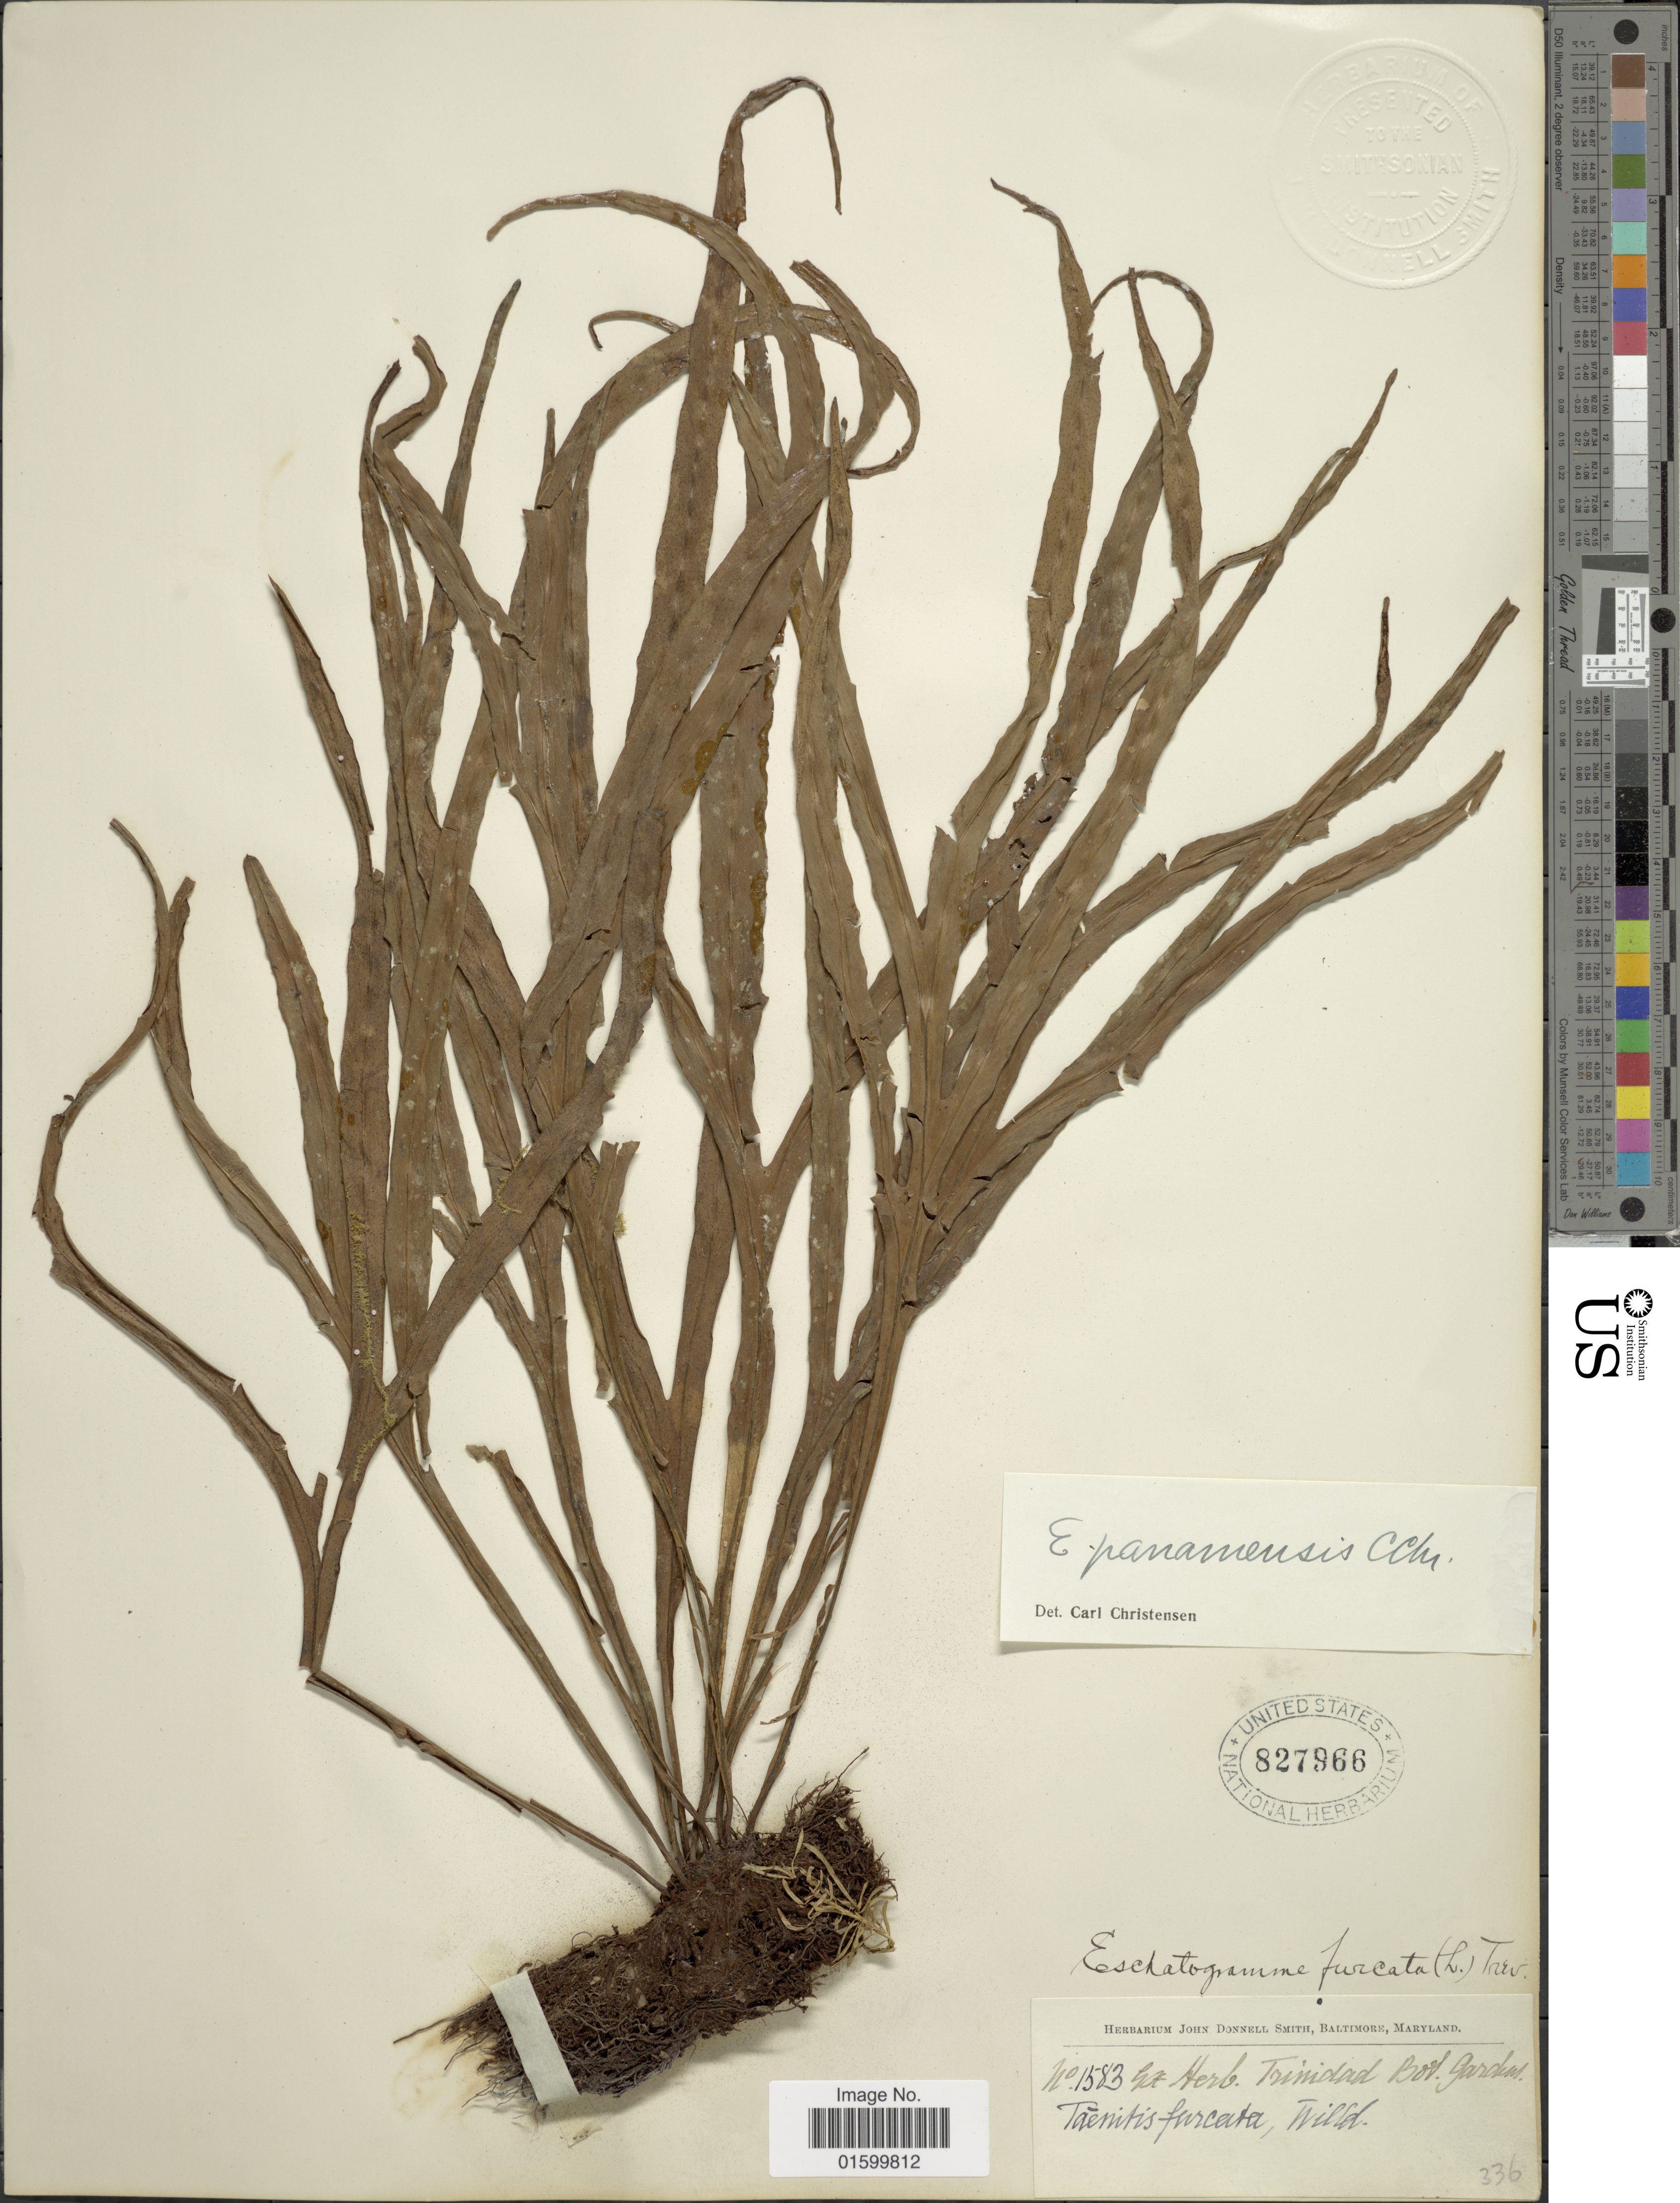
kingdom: Plantae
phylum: Tracheophyta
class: Polypodiopsida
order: Polypodiales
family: Polypodiaceae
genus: Pleopeltis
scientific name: Pleopeltis panamensis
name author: (Weath.) Pic. Serm.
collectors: ex herb. Bot. Gard. Trinidad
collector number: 1583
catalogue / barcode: US 827966